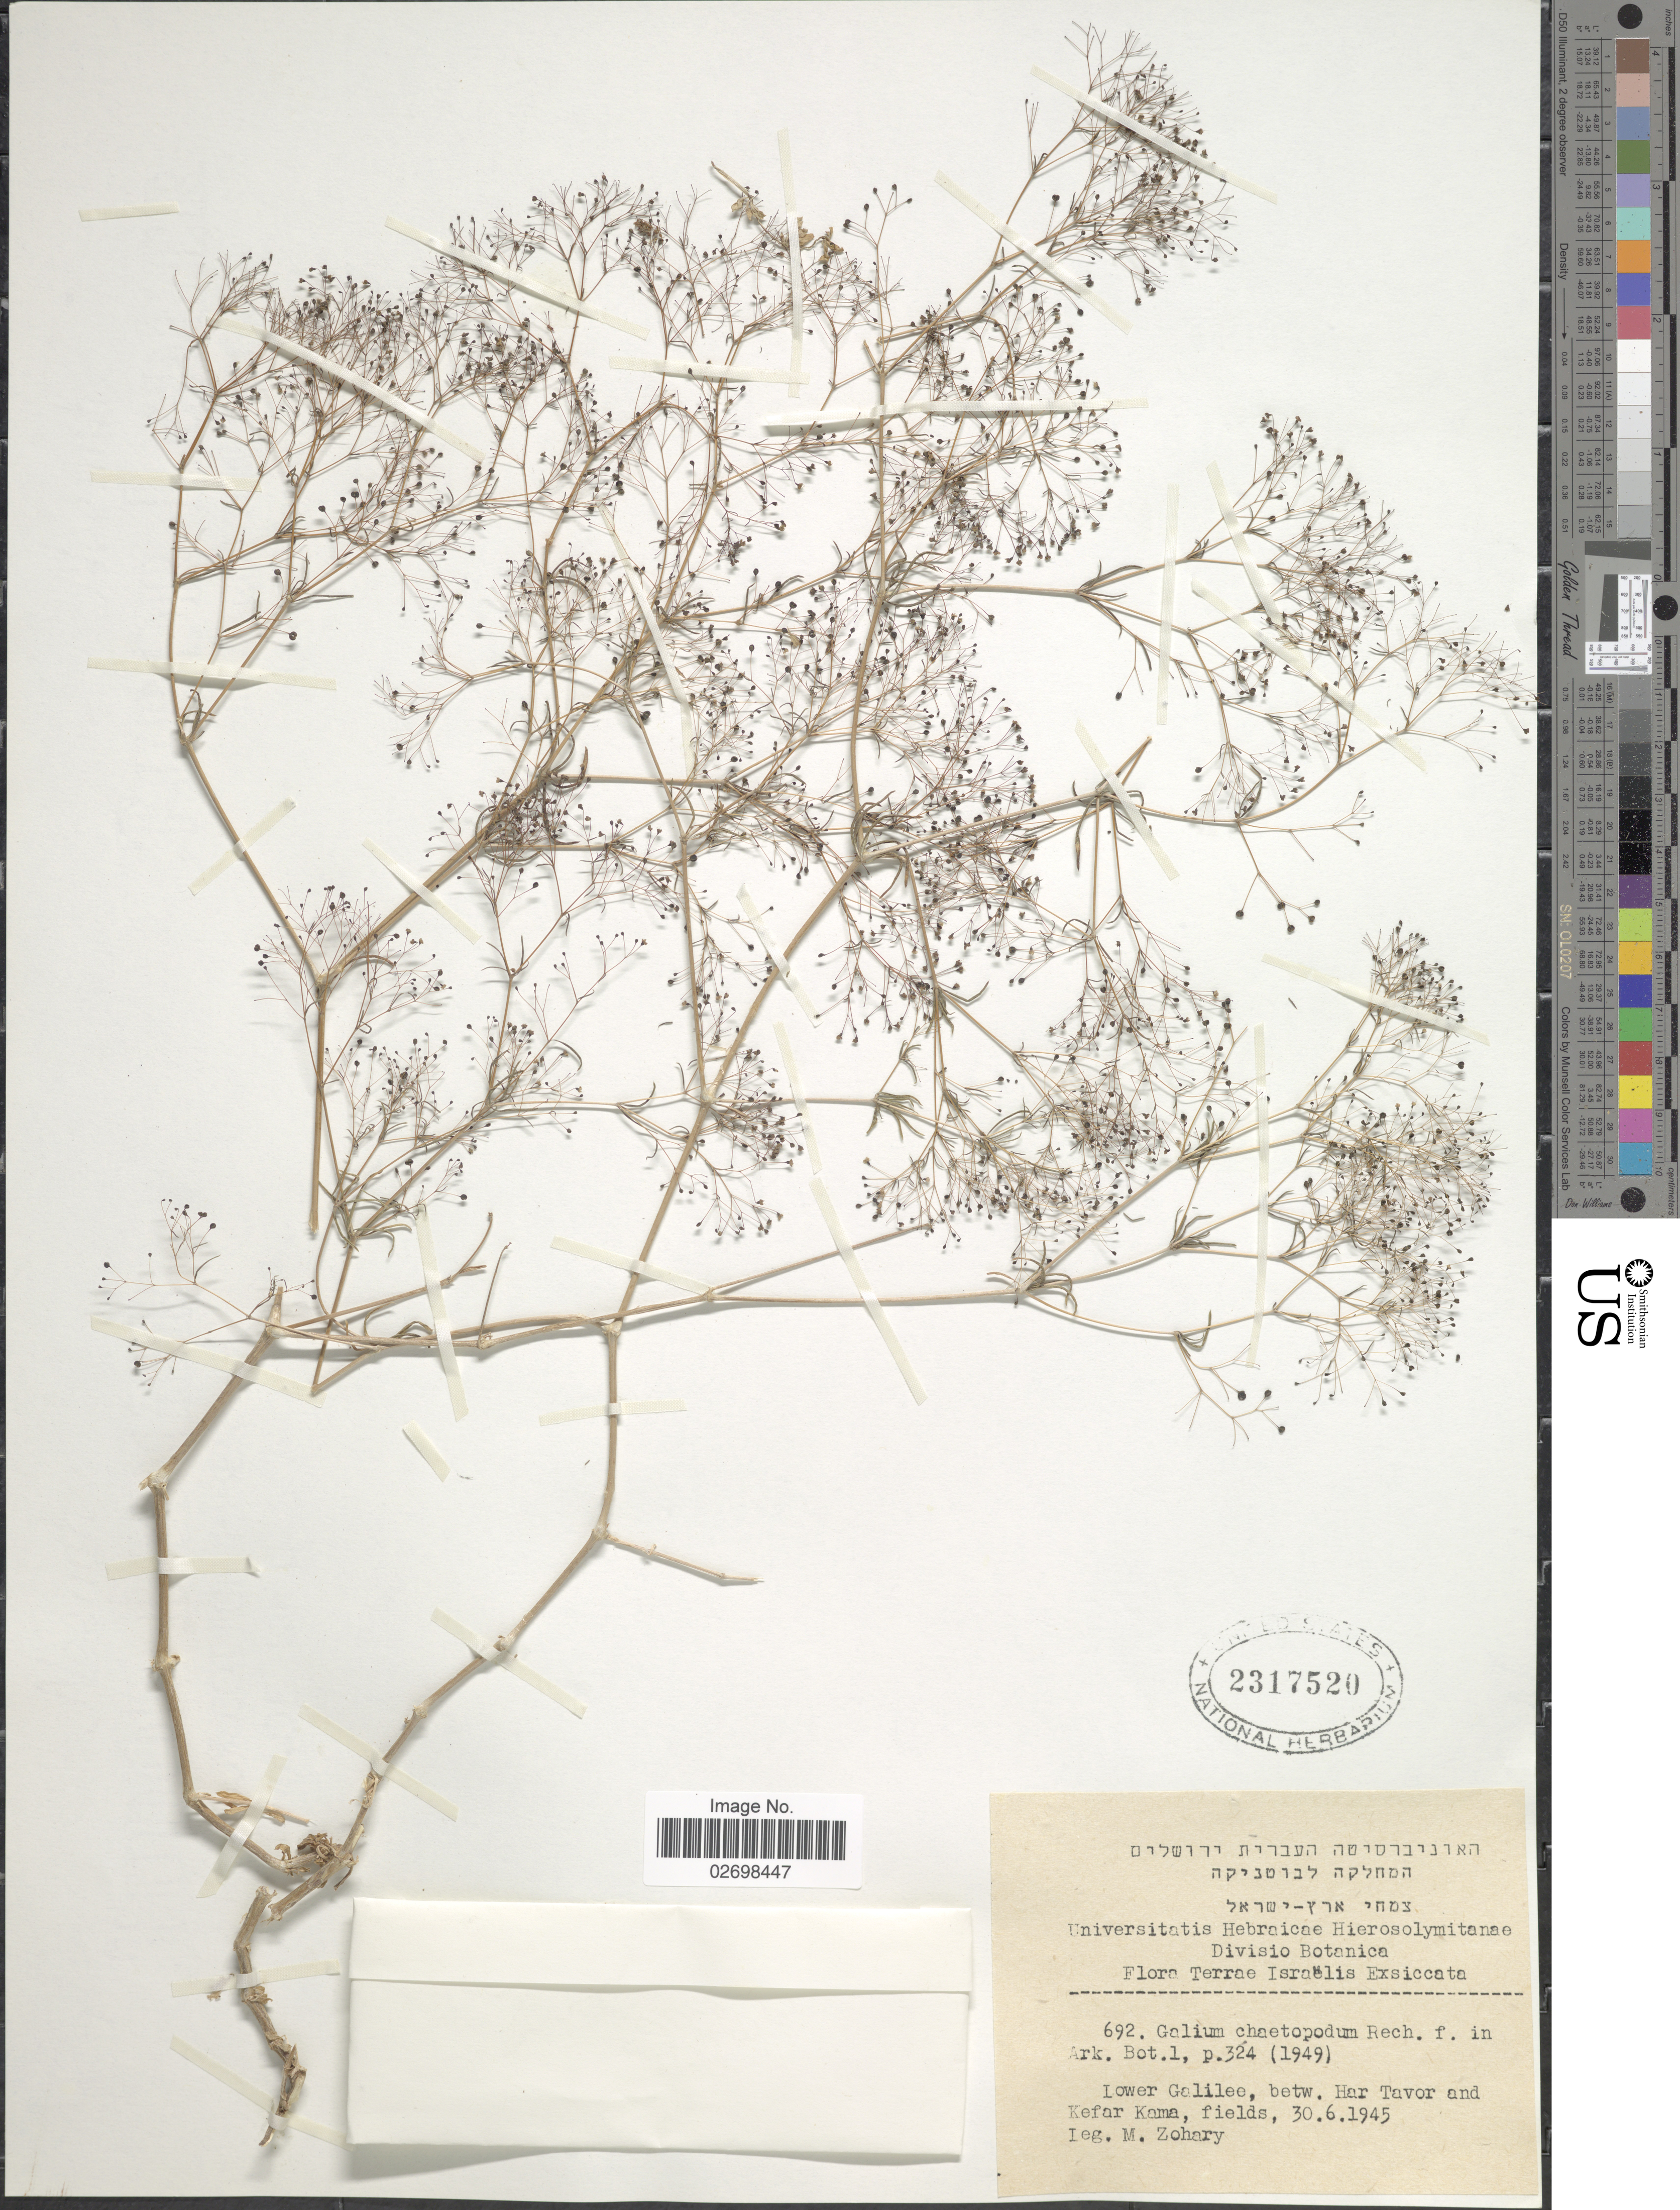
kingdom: Plantae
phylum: Tracheophyta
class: Magnoliopsida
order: Gentianales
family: Rubiaceae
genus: Galium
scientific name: Galium chaetopodum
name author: Rech. f.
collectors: M. Zohary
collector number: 692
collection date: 1945-06-30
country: Israel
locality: Lower Galilee, betw. Har Tavor and Kefar Kam, fields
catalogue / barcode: US 2317520